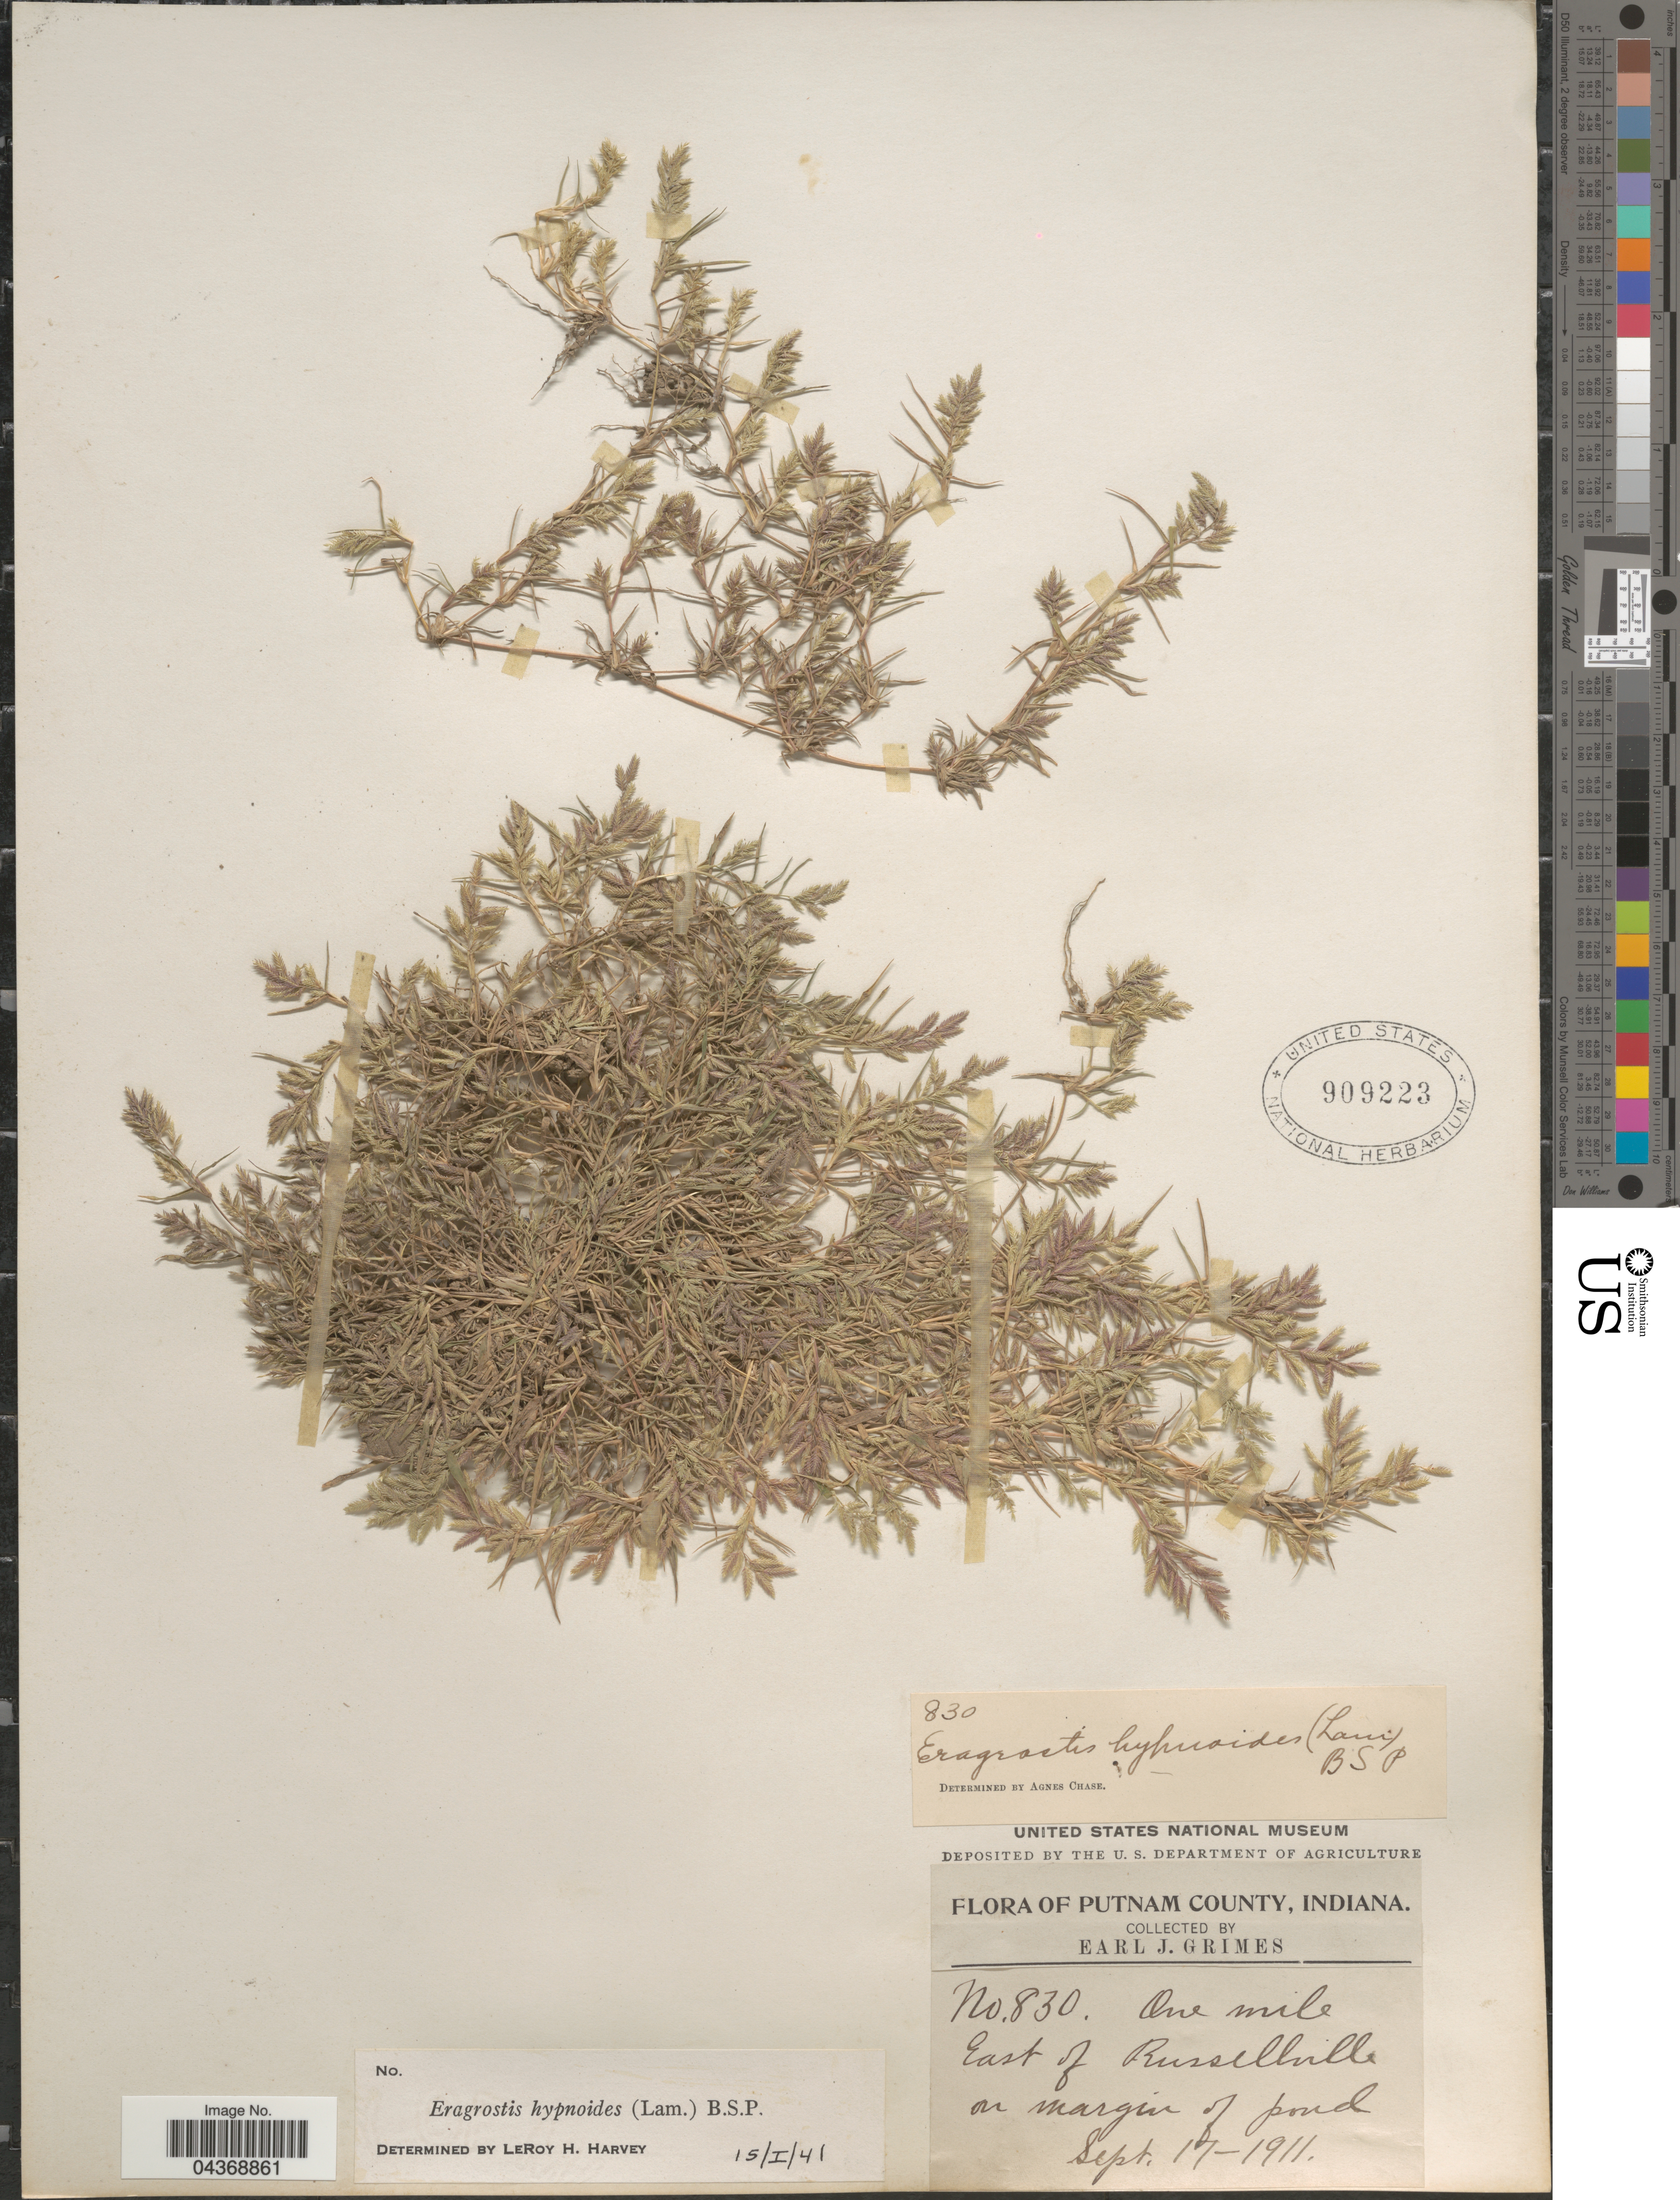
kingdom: Plantae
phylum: Tracheophyta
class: Liliopsida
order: Poales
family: Poaceae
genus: Eragrostis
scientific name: Eragrostis hypnoides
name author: (Lam.) Britton, Stearns & Poggenb.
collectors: E. J. Grimes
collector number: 830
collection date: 1911-09-17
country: United States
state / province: Indiana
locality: Putnam County. One mile East of Russellville on margin of pond.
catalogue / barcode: US 909223